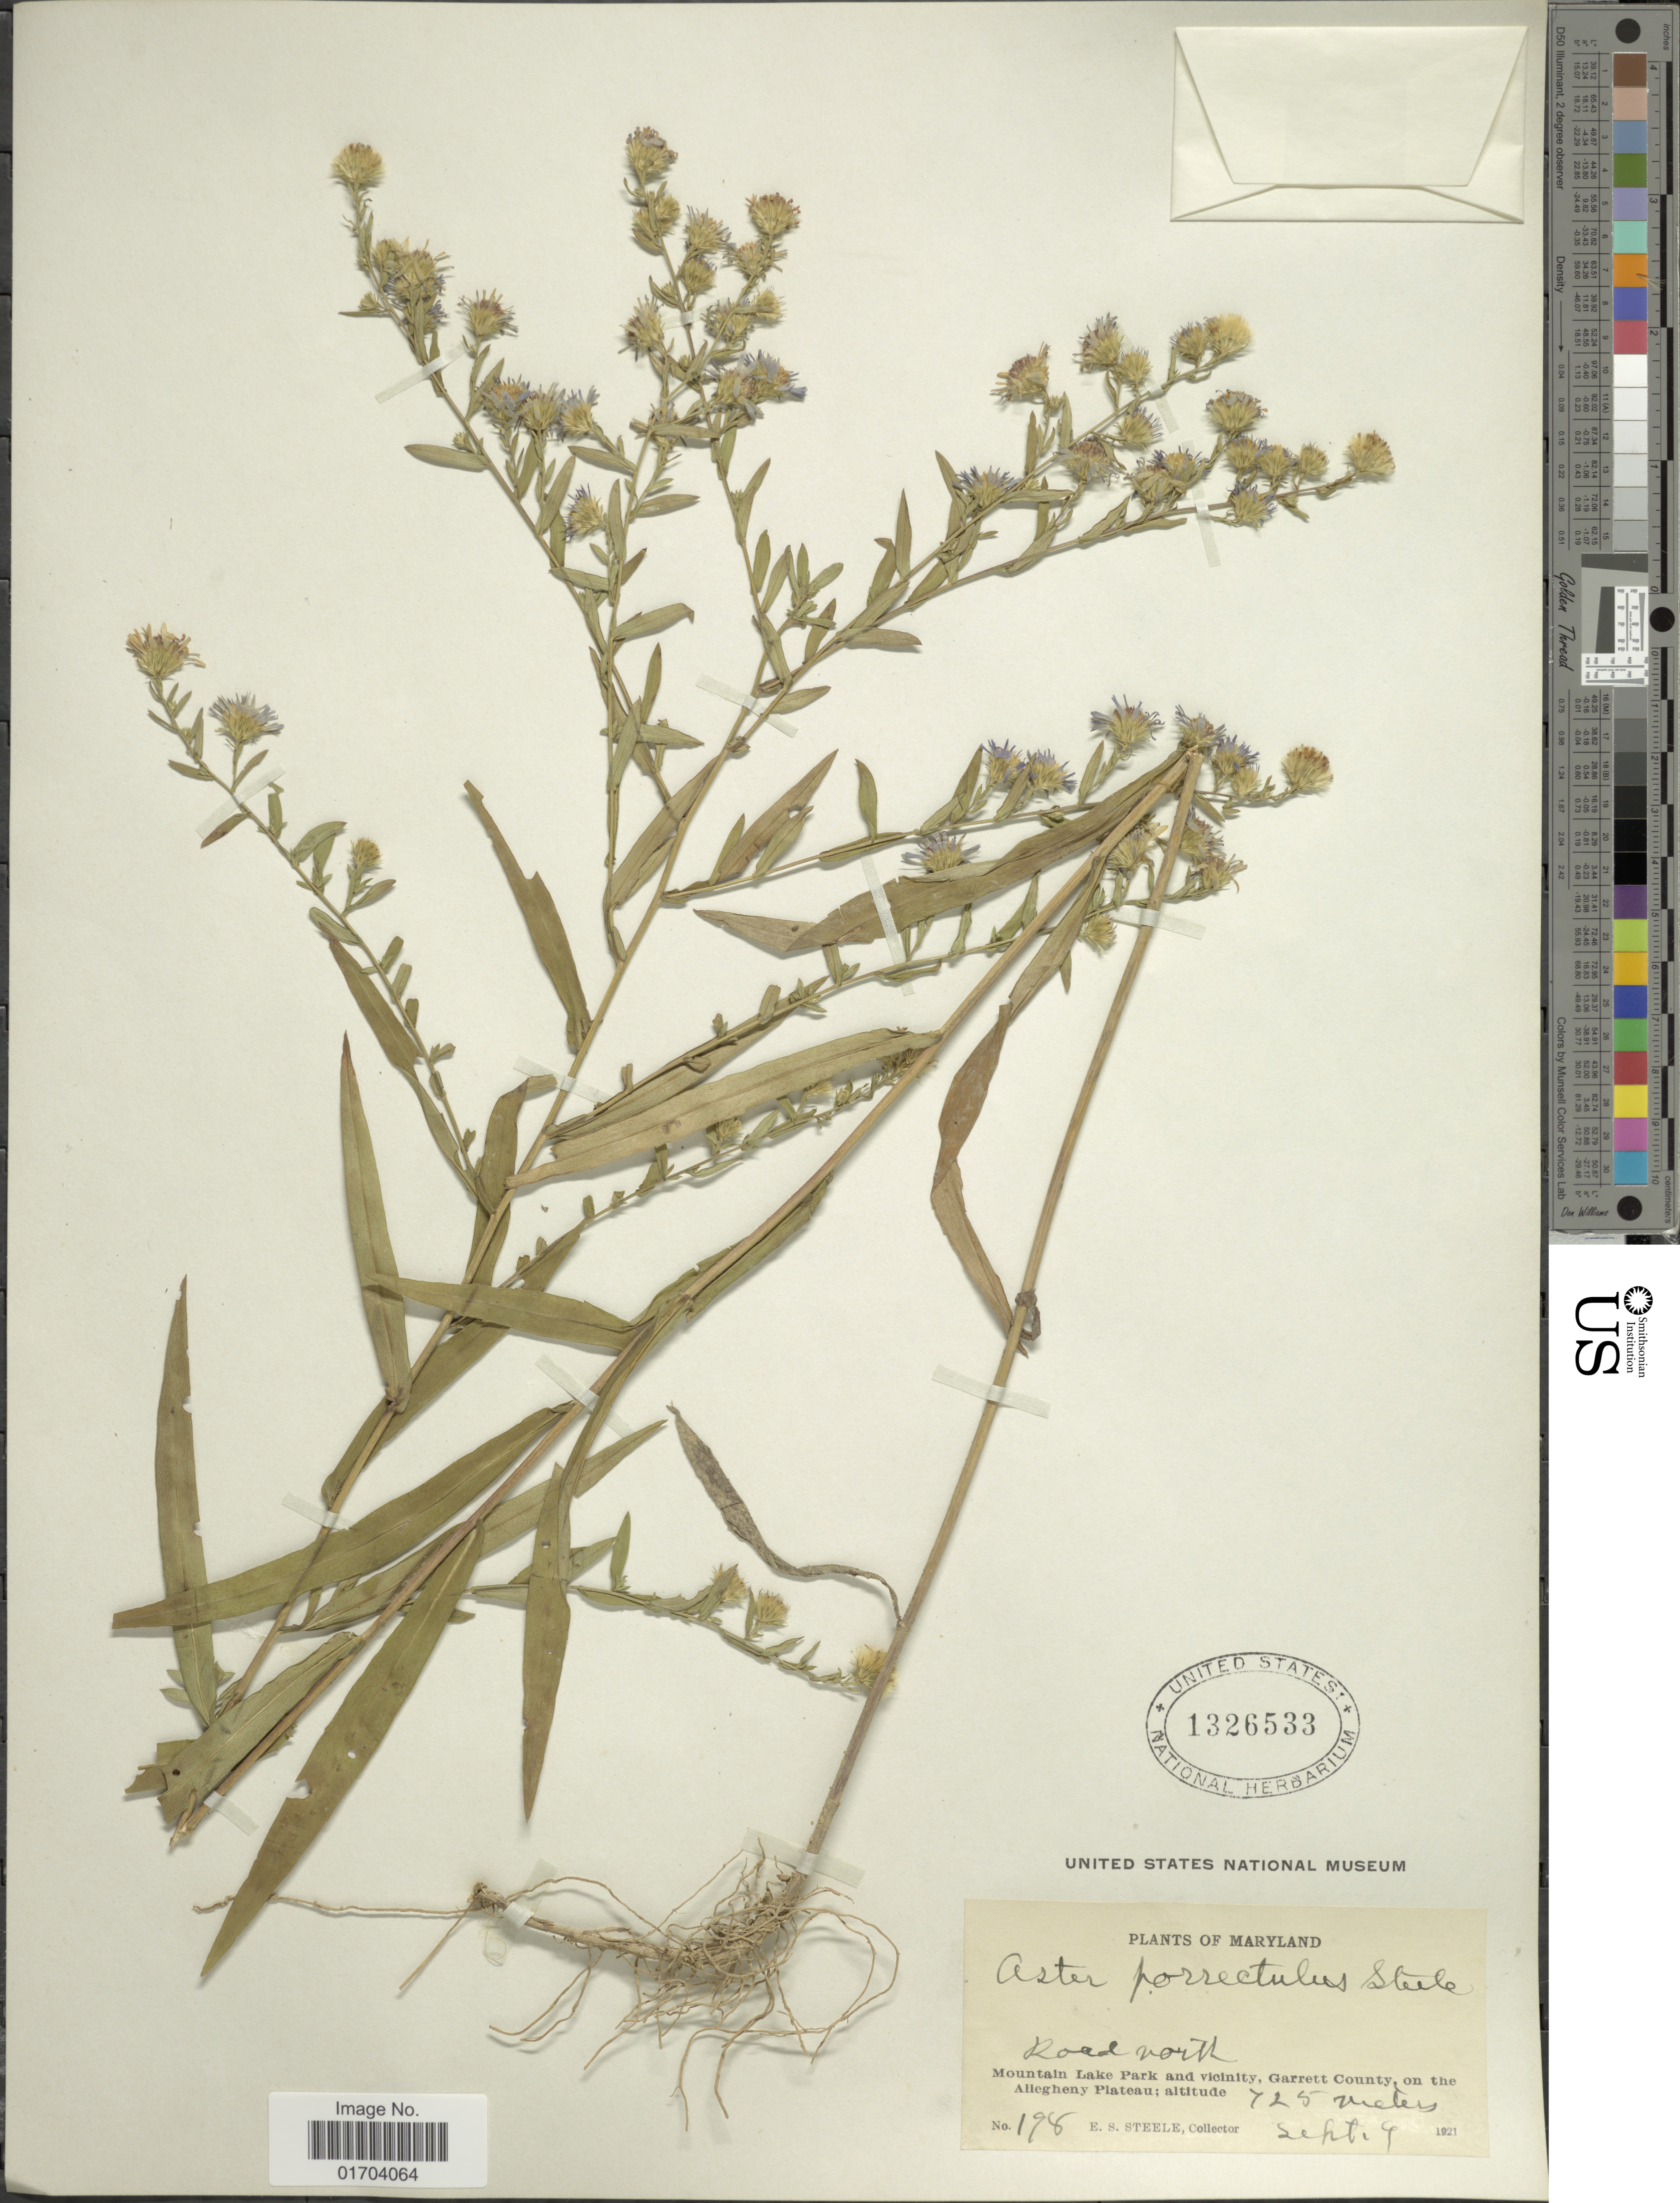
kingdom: Plantae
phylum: Tracheophyta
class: Magnoliopsida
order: Asterales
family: Asteraceae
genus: Aster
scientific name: Aster porrectulus E.S. Steele sp. nov. ined.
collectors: E. Steele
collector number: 198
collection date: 1921-09-09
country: United States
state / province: Maryland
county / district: Garrett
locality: Road north, Mountain Lake Park and Vicinity, Garrett County, on the Allegheny Plateau.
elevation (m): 725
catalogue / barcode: US 1326533